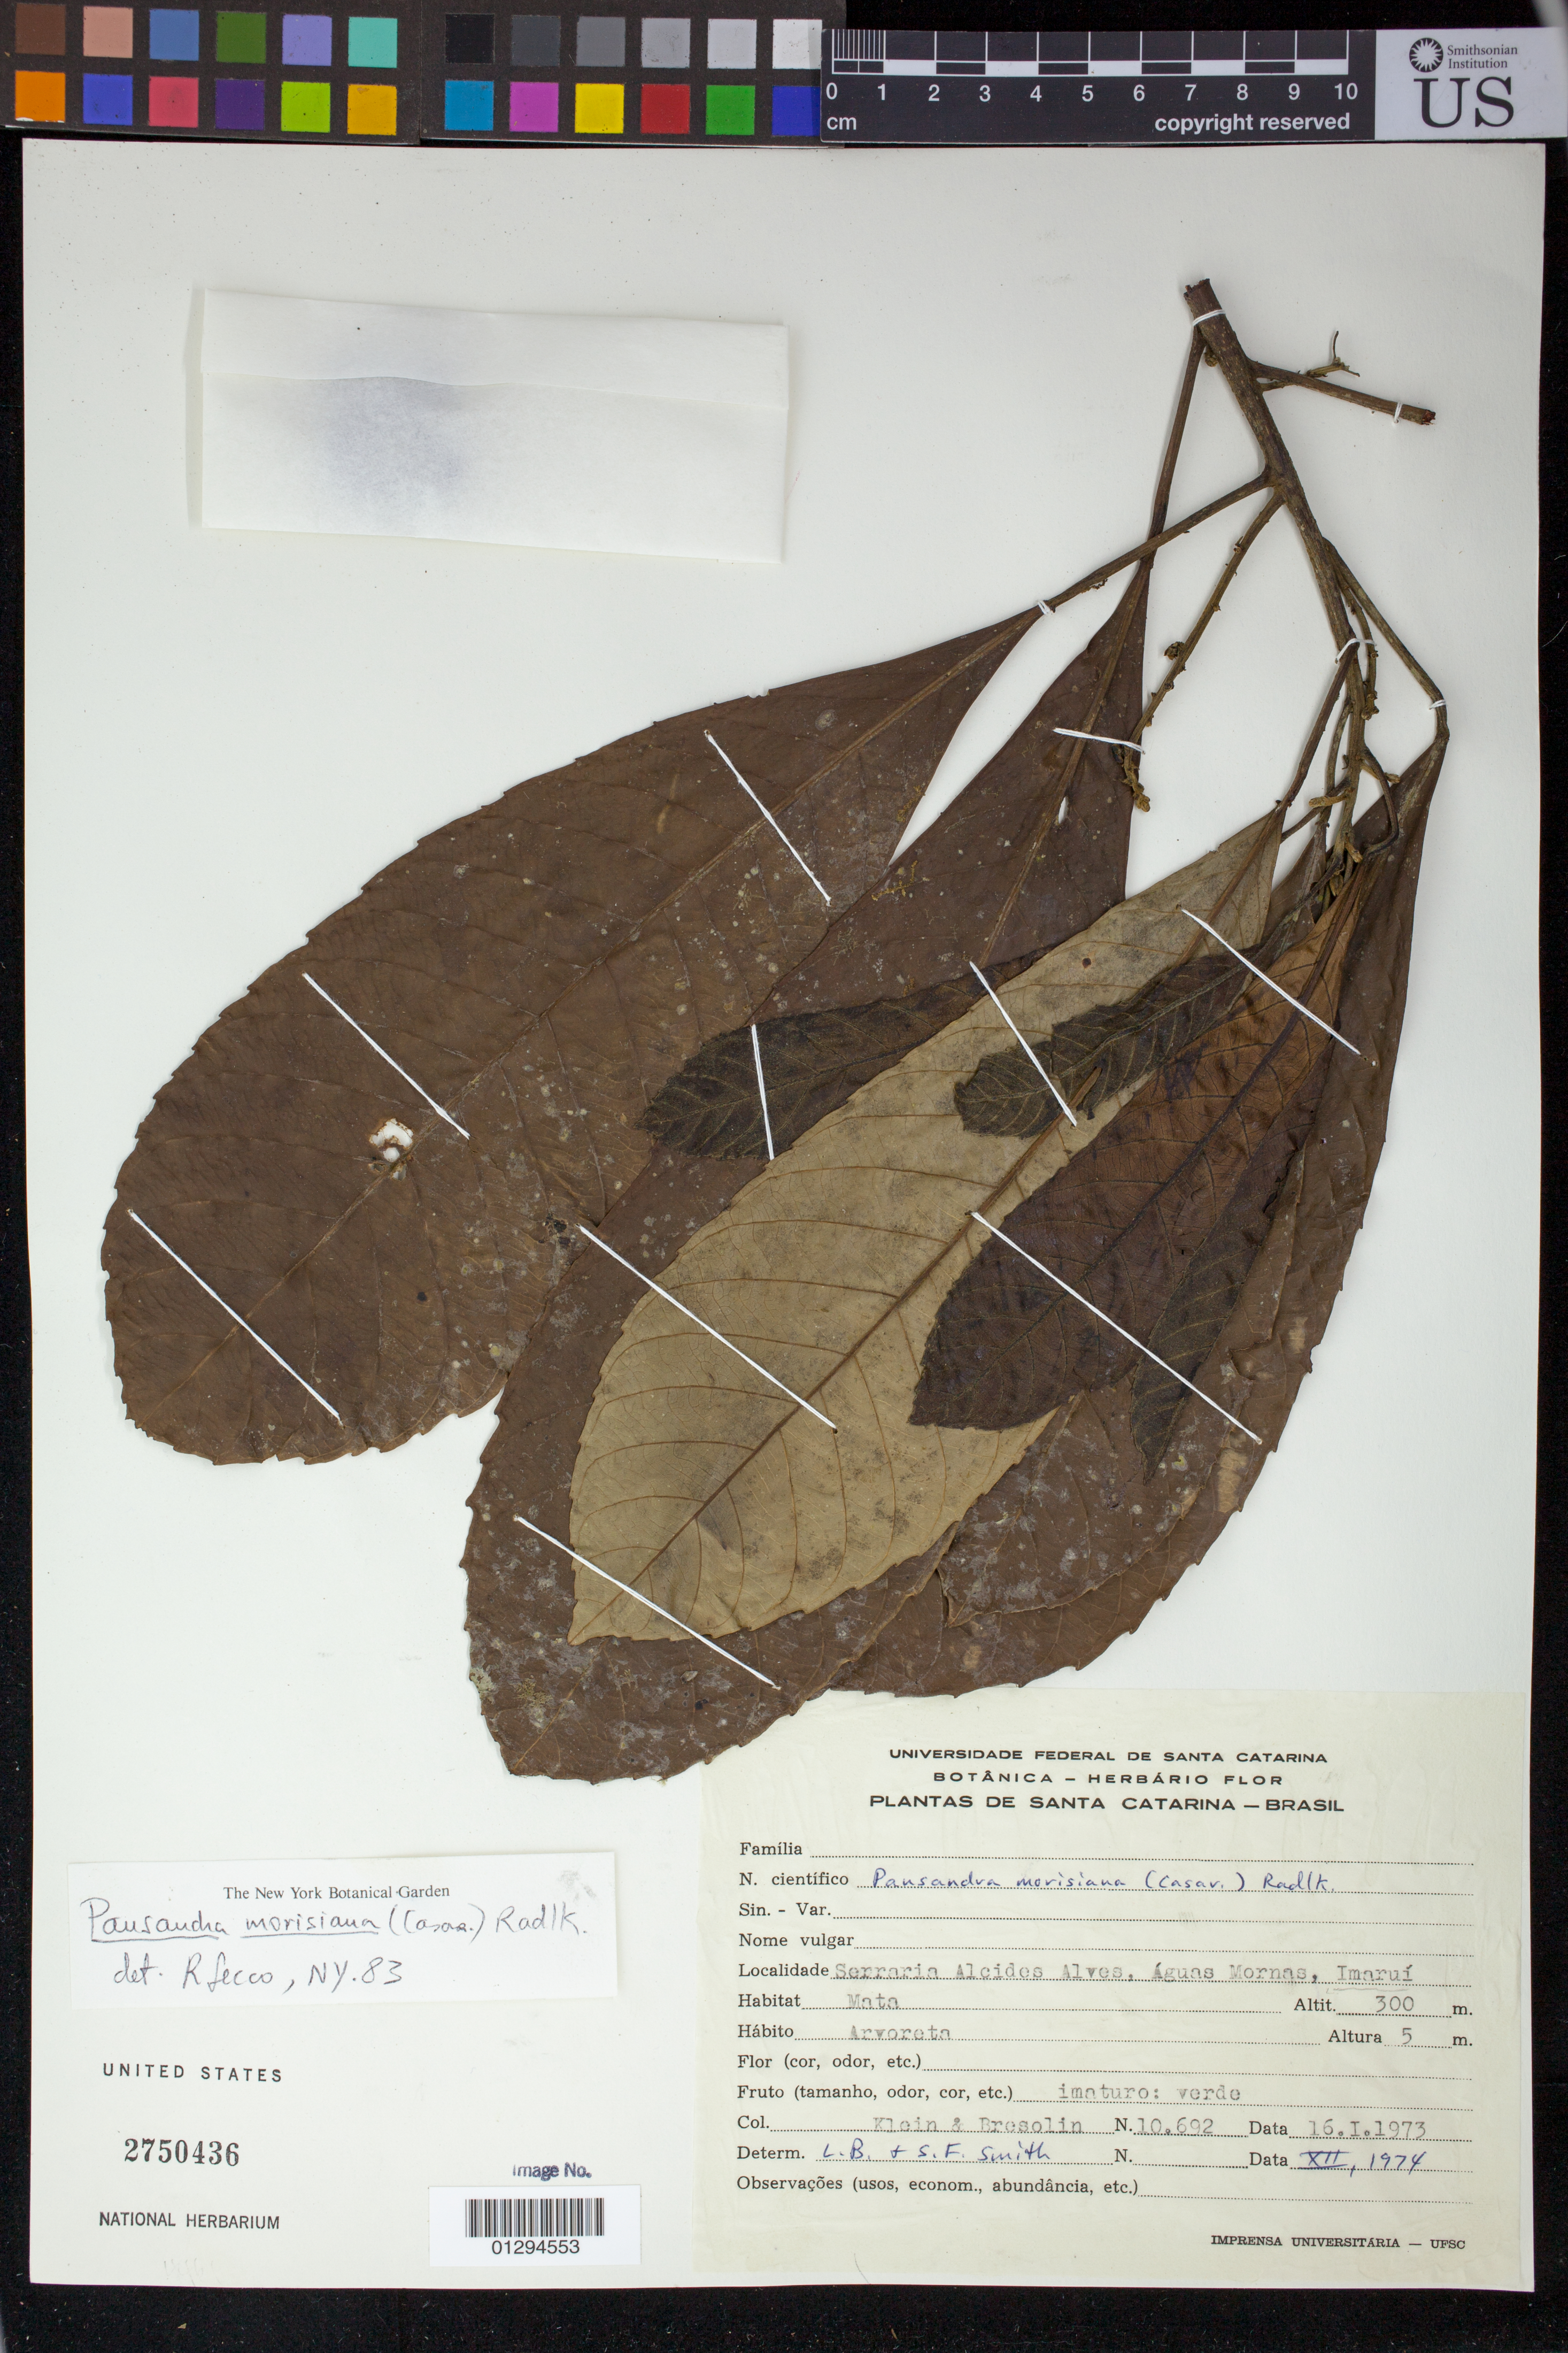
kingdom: Plantae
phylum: Tracheophyta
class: Magnoliopsida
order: Malpighiales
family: Euphorbiaceae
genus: Pausandra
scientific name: Pausandra morisiana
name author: (Casar.) Radlk.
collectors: Klein, -- & -- Bresolin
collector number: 10692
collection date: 1973-01-16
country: Brazil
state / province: Santa Catarina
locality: Serraria Alcides Alves, Aguas Mornas, Imarui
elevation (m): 300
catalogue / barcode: US 2750436